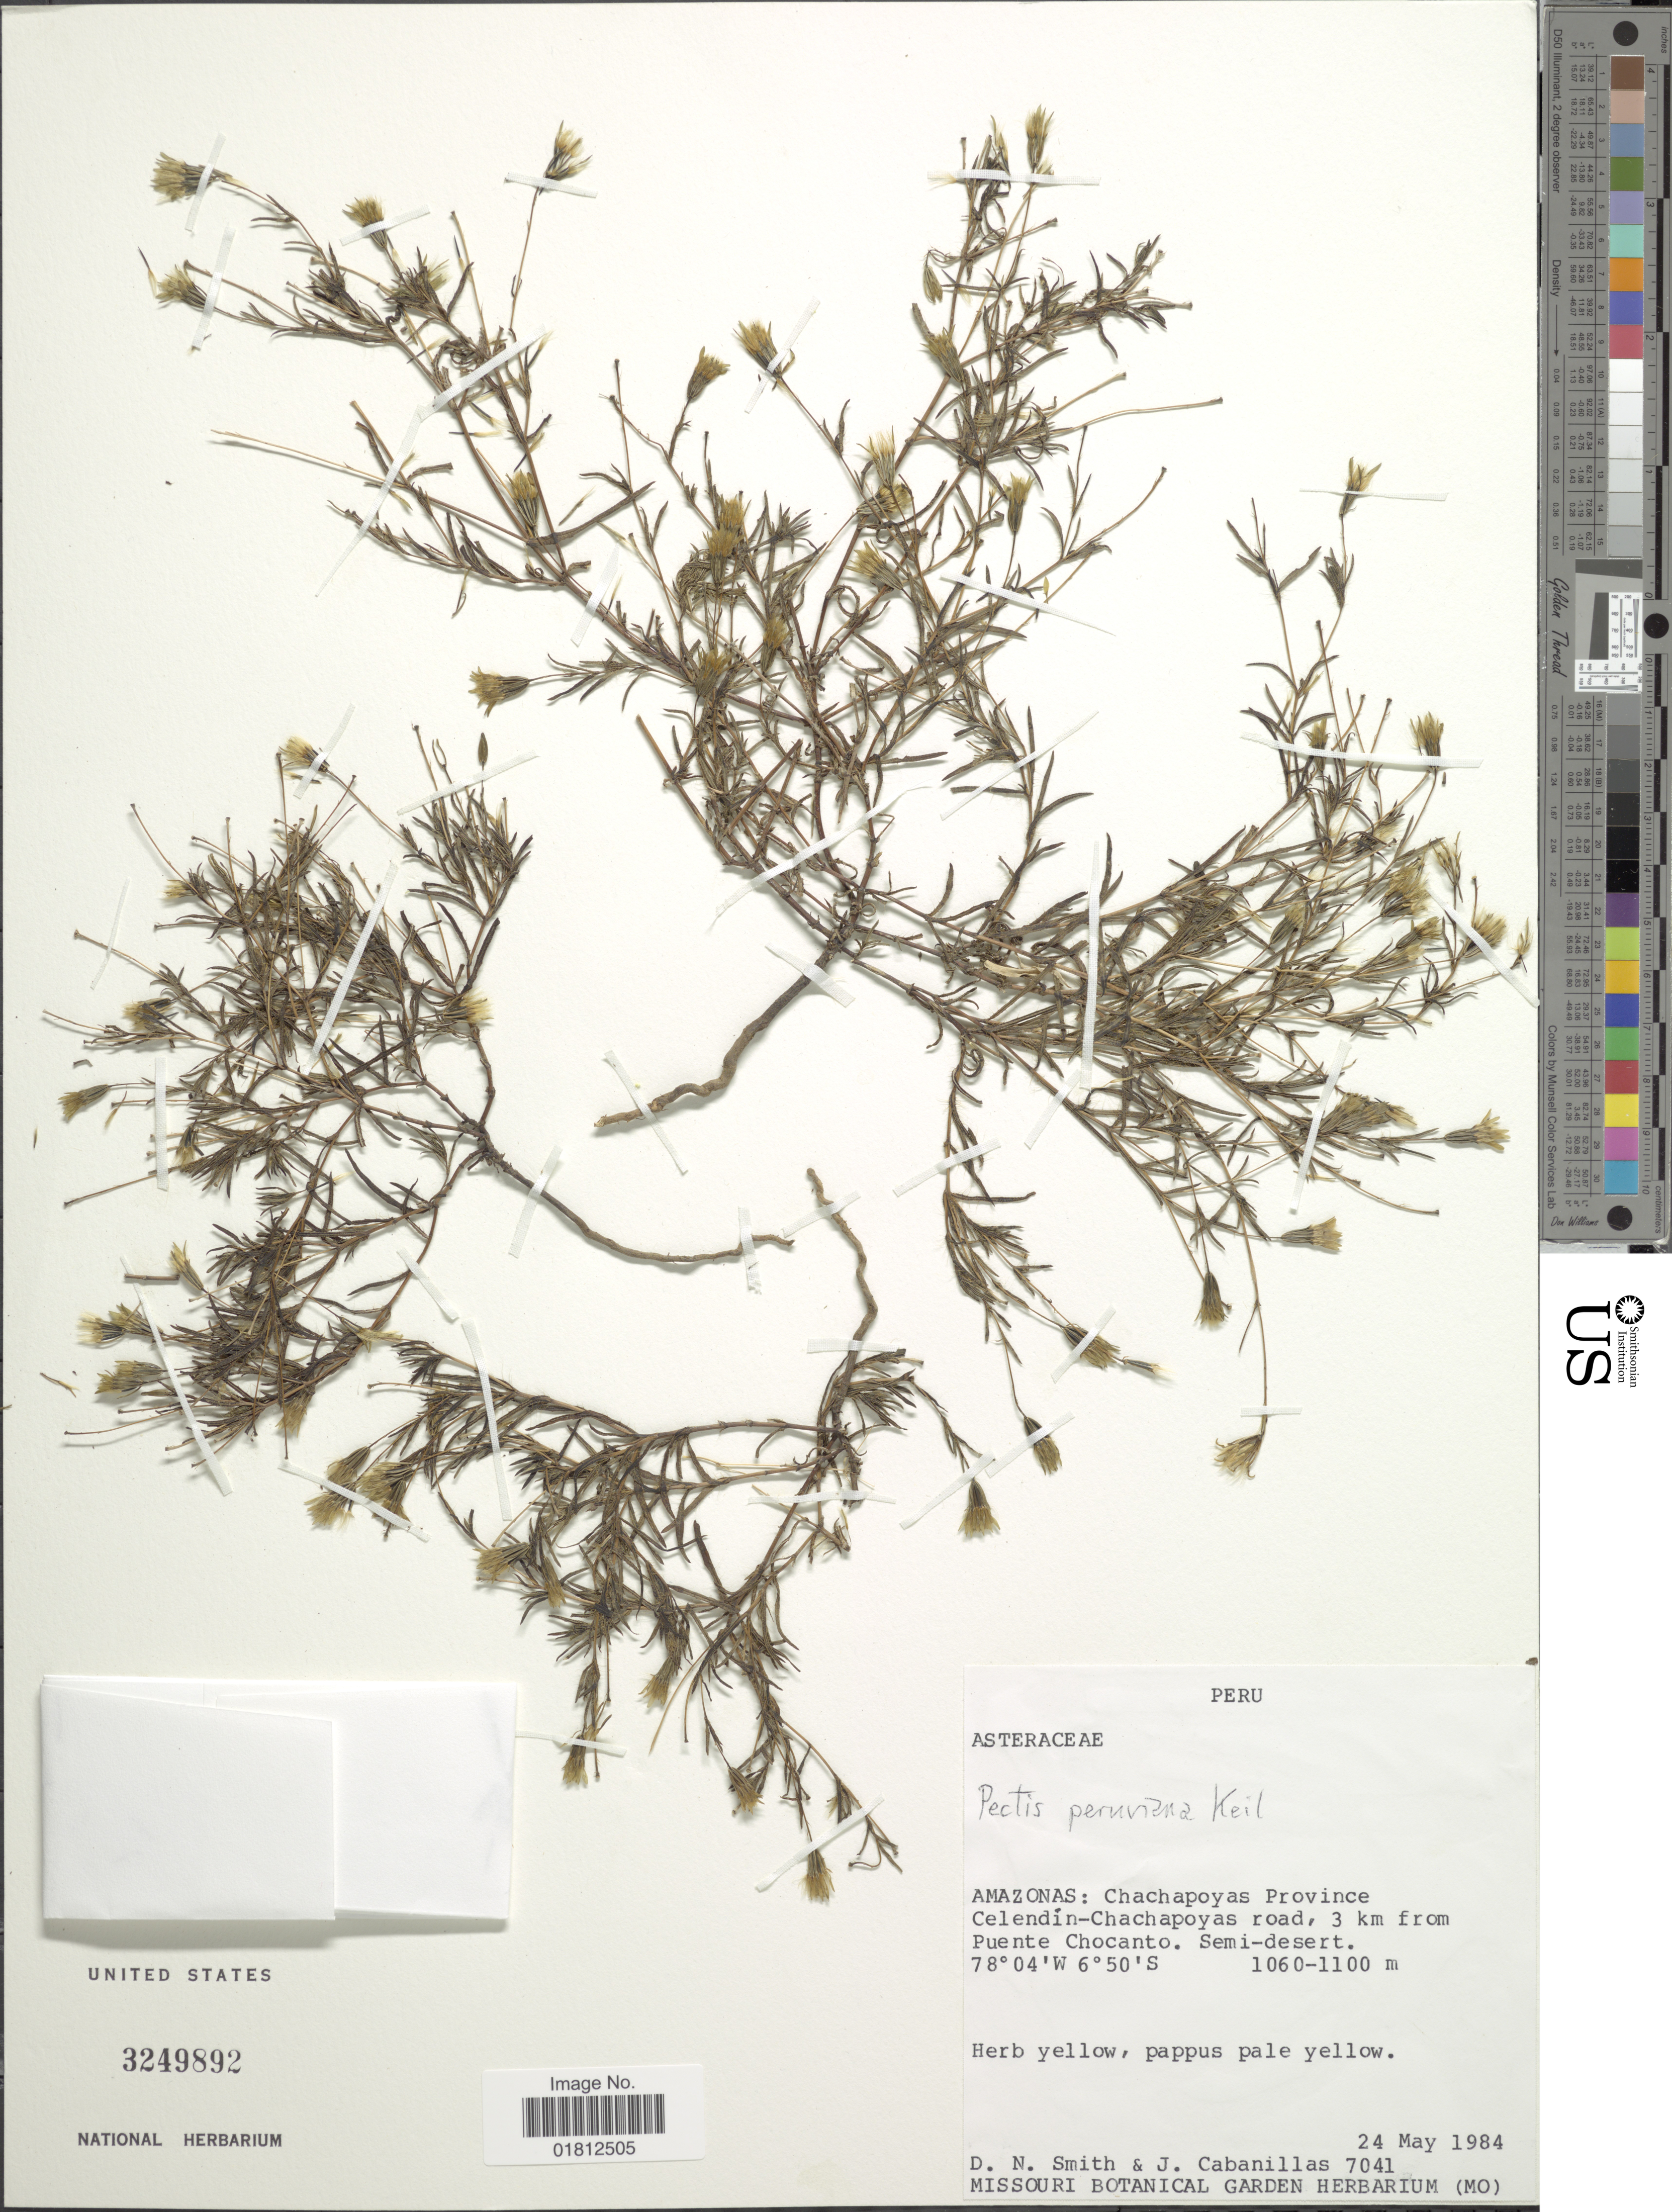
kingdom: Plantae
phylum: Tracheophyta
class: Magnoliopsida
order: Asterales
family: Asteraceae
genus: Pectis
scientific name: Pectis peruviana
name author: D.J. Keil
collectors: D. Smith & J. Cabanillas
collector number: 7041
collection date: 1984-05-24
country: Peru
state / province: Amazonas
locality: Chachapoyas Province Celendín-Chachapoyas road, 3 km from Puente Chocanto, Semi-desert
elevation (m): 1060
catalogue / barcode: US 3249892